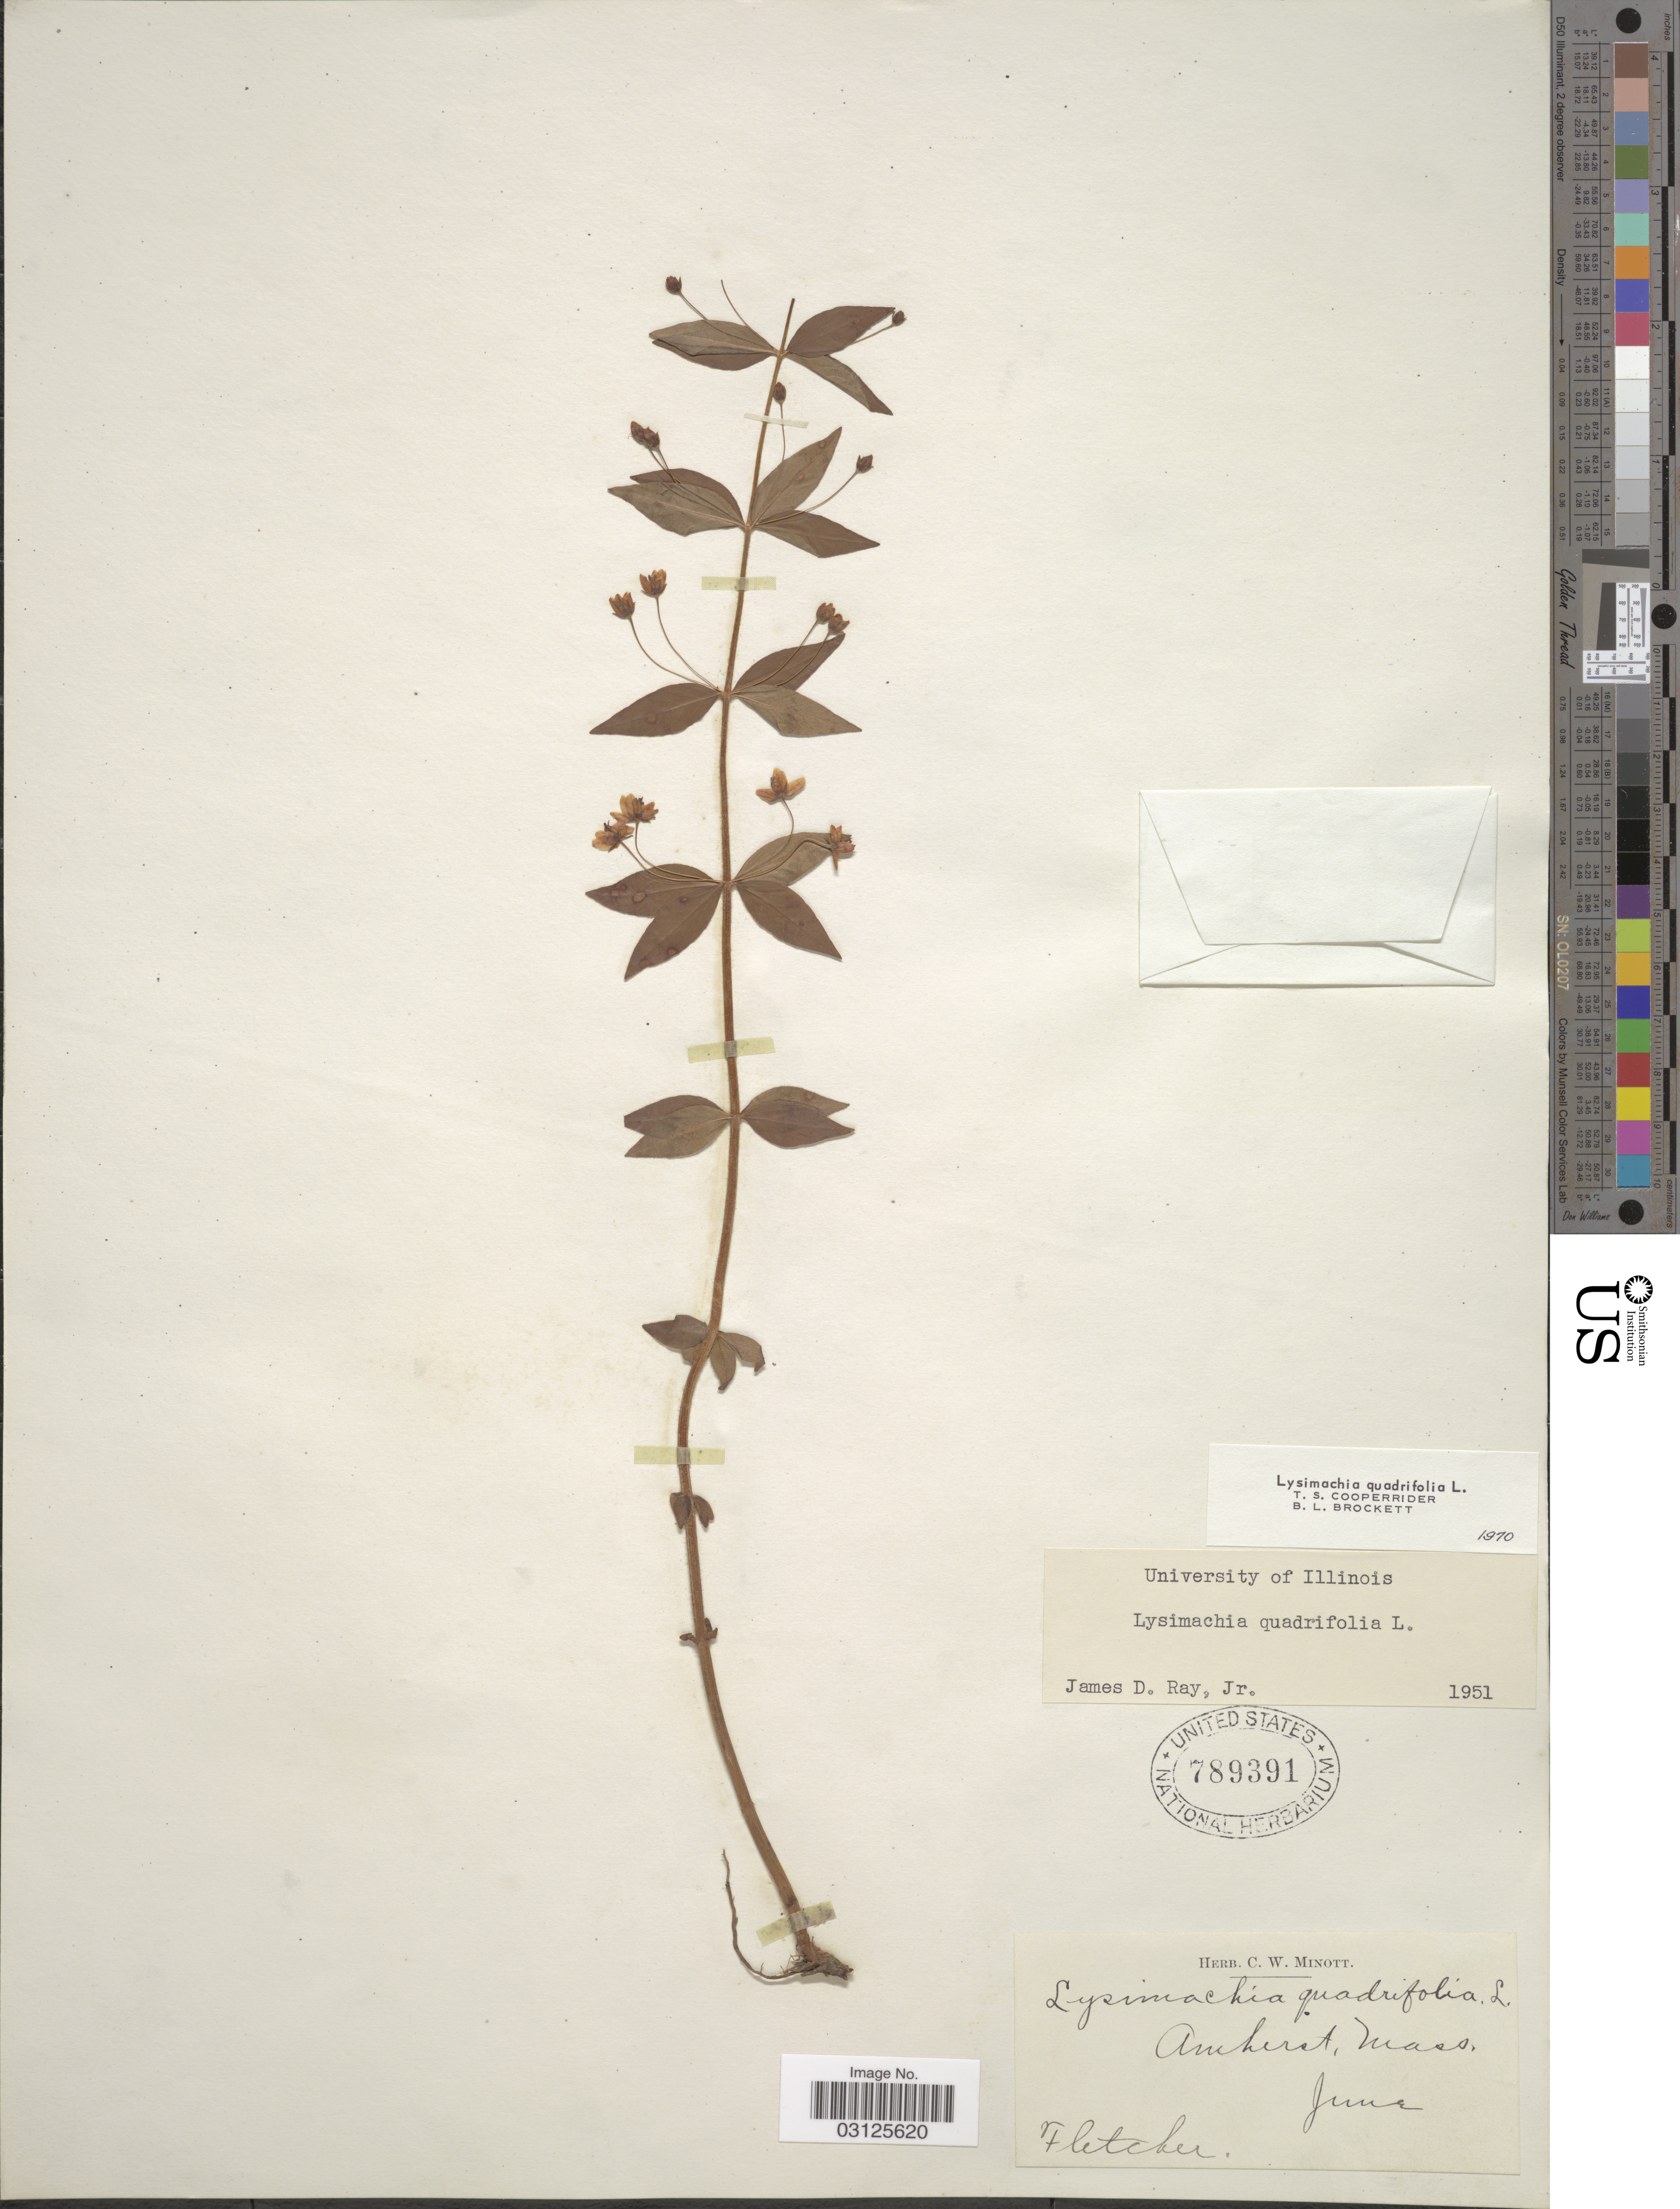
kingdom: Plantae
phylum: Tracheophyta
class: Magnoliopsida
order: Ericales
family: Primulaceae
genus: Lysimachia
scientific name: Lysimachia quadrifolia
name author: L.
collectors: -. Fletcher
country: United States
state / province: Massachusetts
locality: Amherst.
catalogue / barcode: US 789391